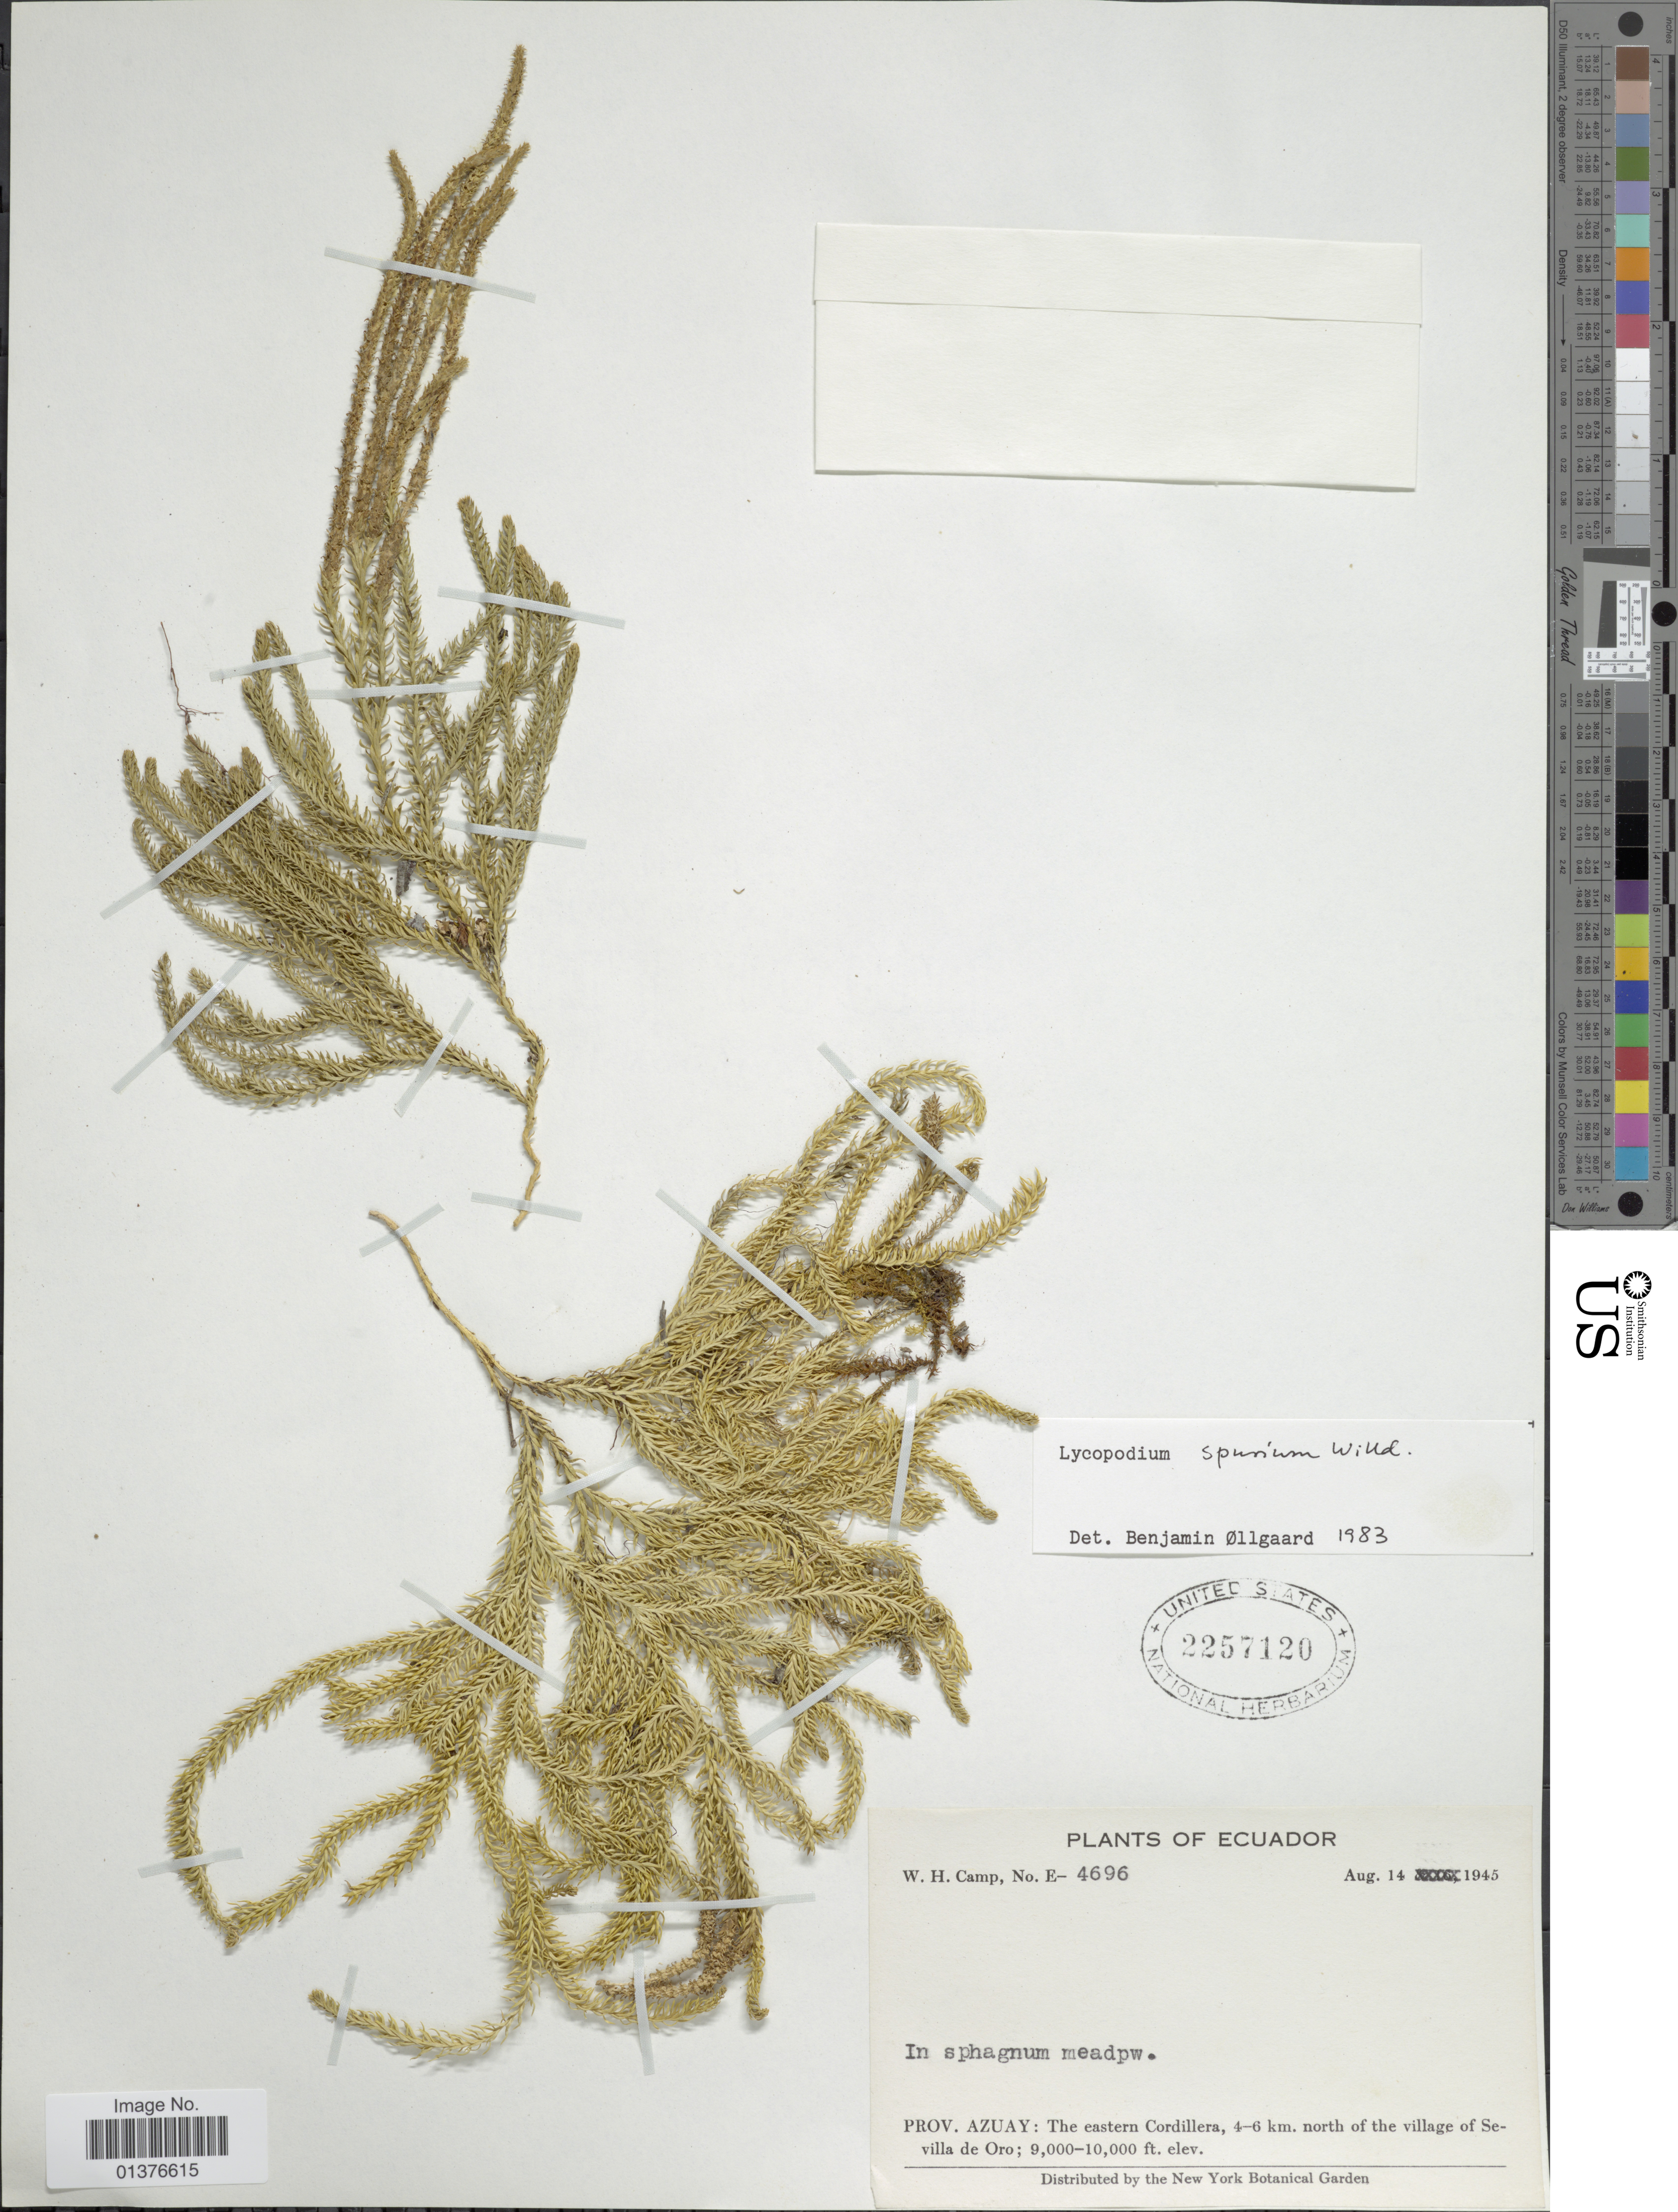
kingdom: Plantae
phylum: Tracheophyta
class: Lycopodiopsida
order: Lycopodiales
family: Lycopodiaceae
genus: Austrolycopodium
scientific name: Austrolycopodium magellanicum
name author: (P. Beauv.) Holub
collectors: W. H. Camp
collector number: E-4696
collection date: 1945-08-14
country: Ecuador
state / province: Azuay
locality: The eastern cordillera, 4-6km north of the village of Sevilla de Oro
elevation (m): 2743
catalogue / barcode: US 2257120